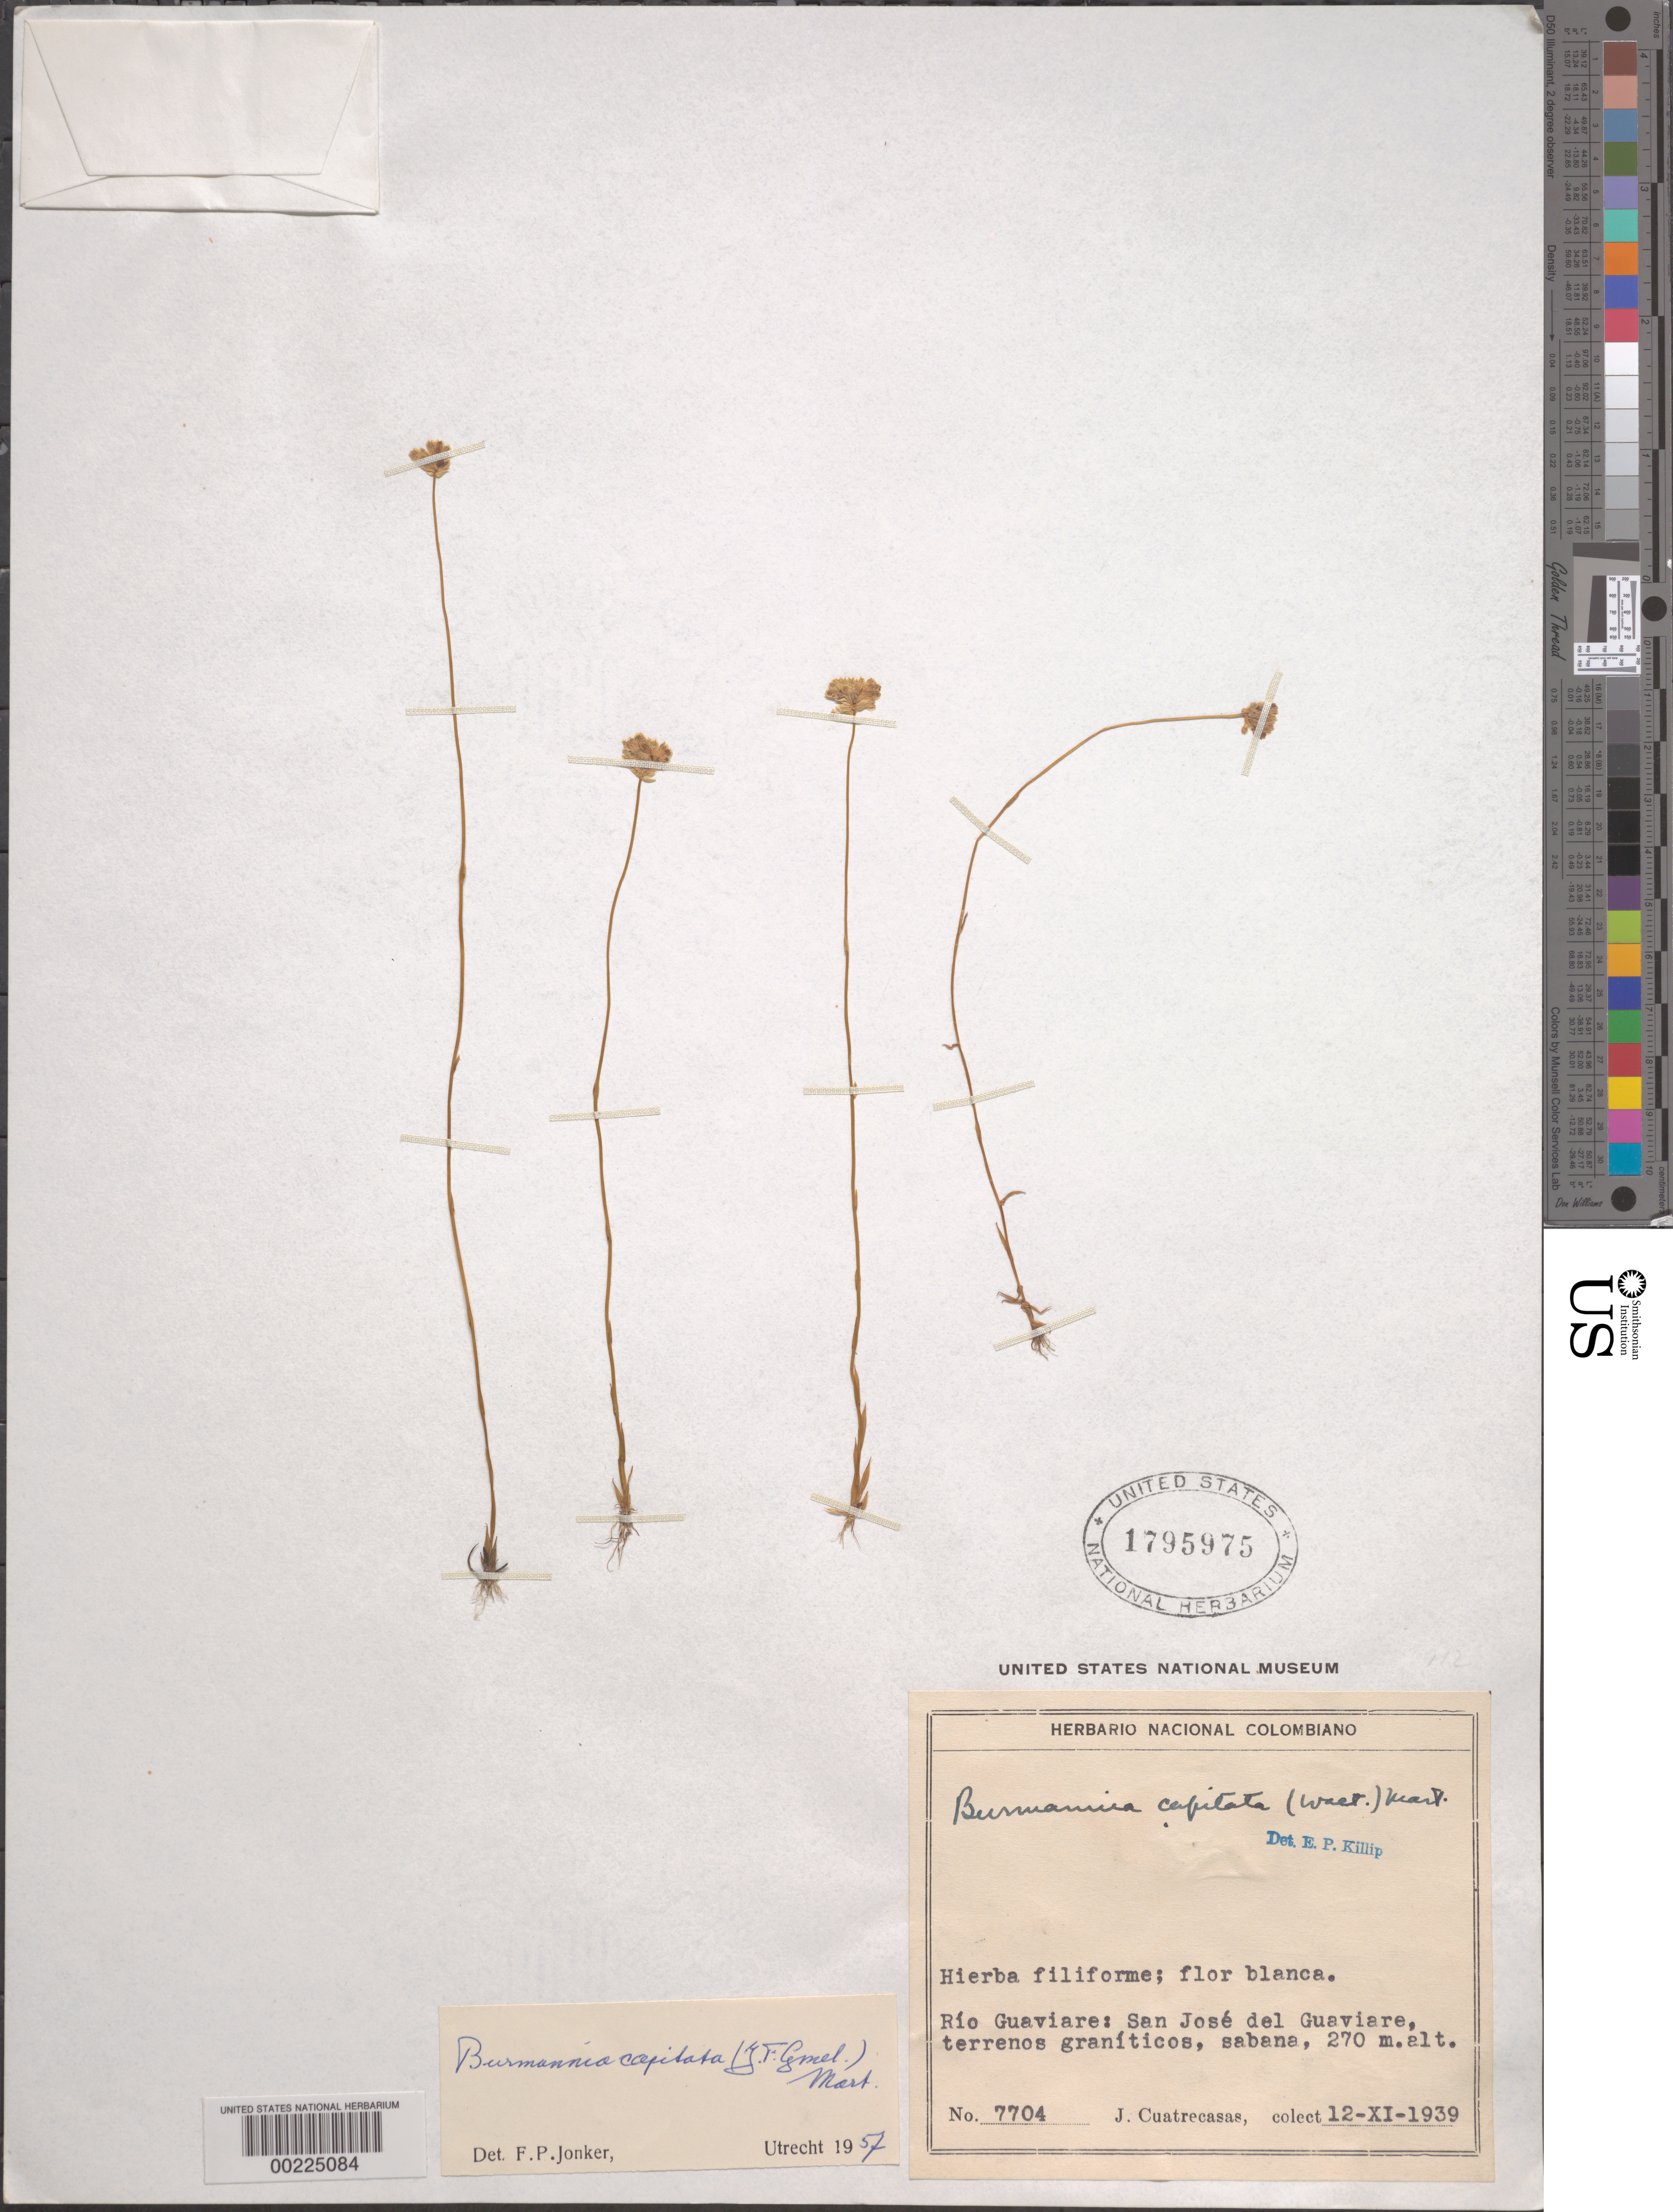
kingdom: Plantae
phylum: Tracheophyta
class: Liliopsida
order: Dioscoreales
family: Burmanniaceae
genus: Burmannia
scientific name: Burmannia capitata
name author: (Walter ex J.F. Gmel.) Mart.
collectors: J. Cuatrecasas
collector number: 7704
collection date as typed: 12 Nov 1939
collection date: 1939-11-12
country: Colombia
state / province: Vaupés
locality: Rio Guaviare: San Jose del Guaviare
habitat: Granitic ground, savanna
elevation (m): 270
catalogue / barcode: US 1795975